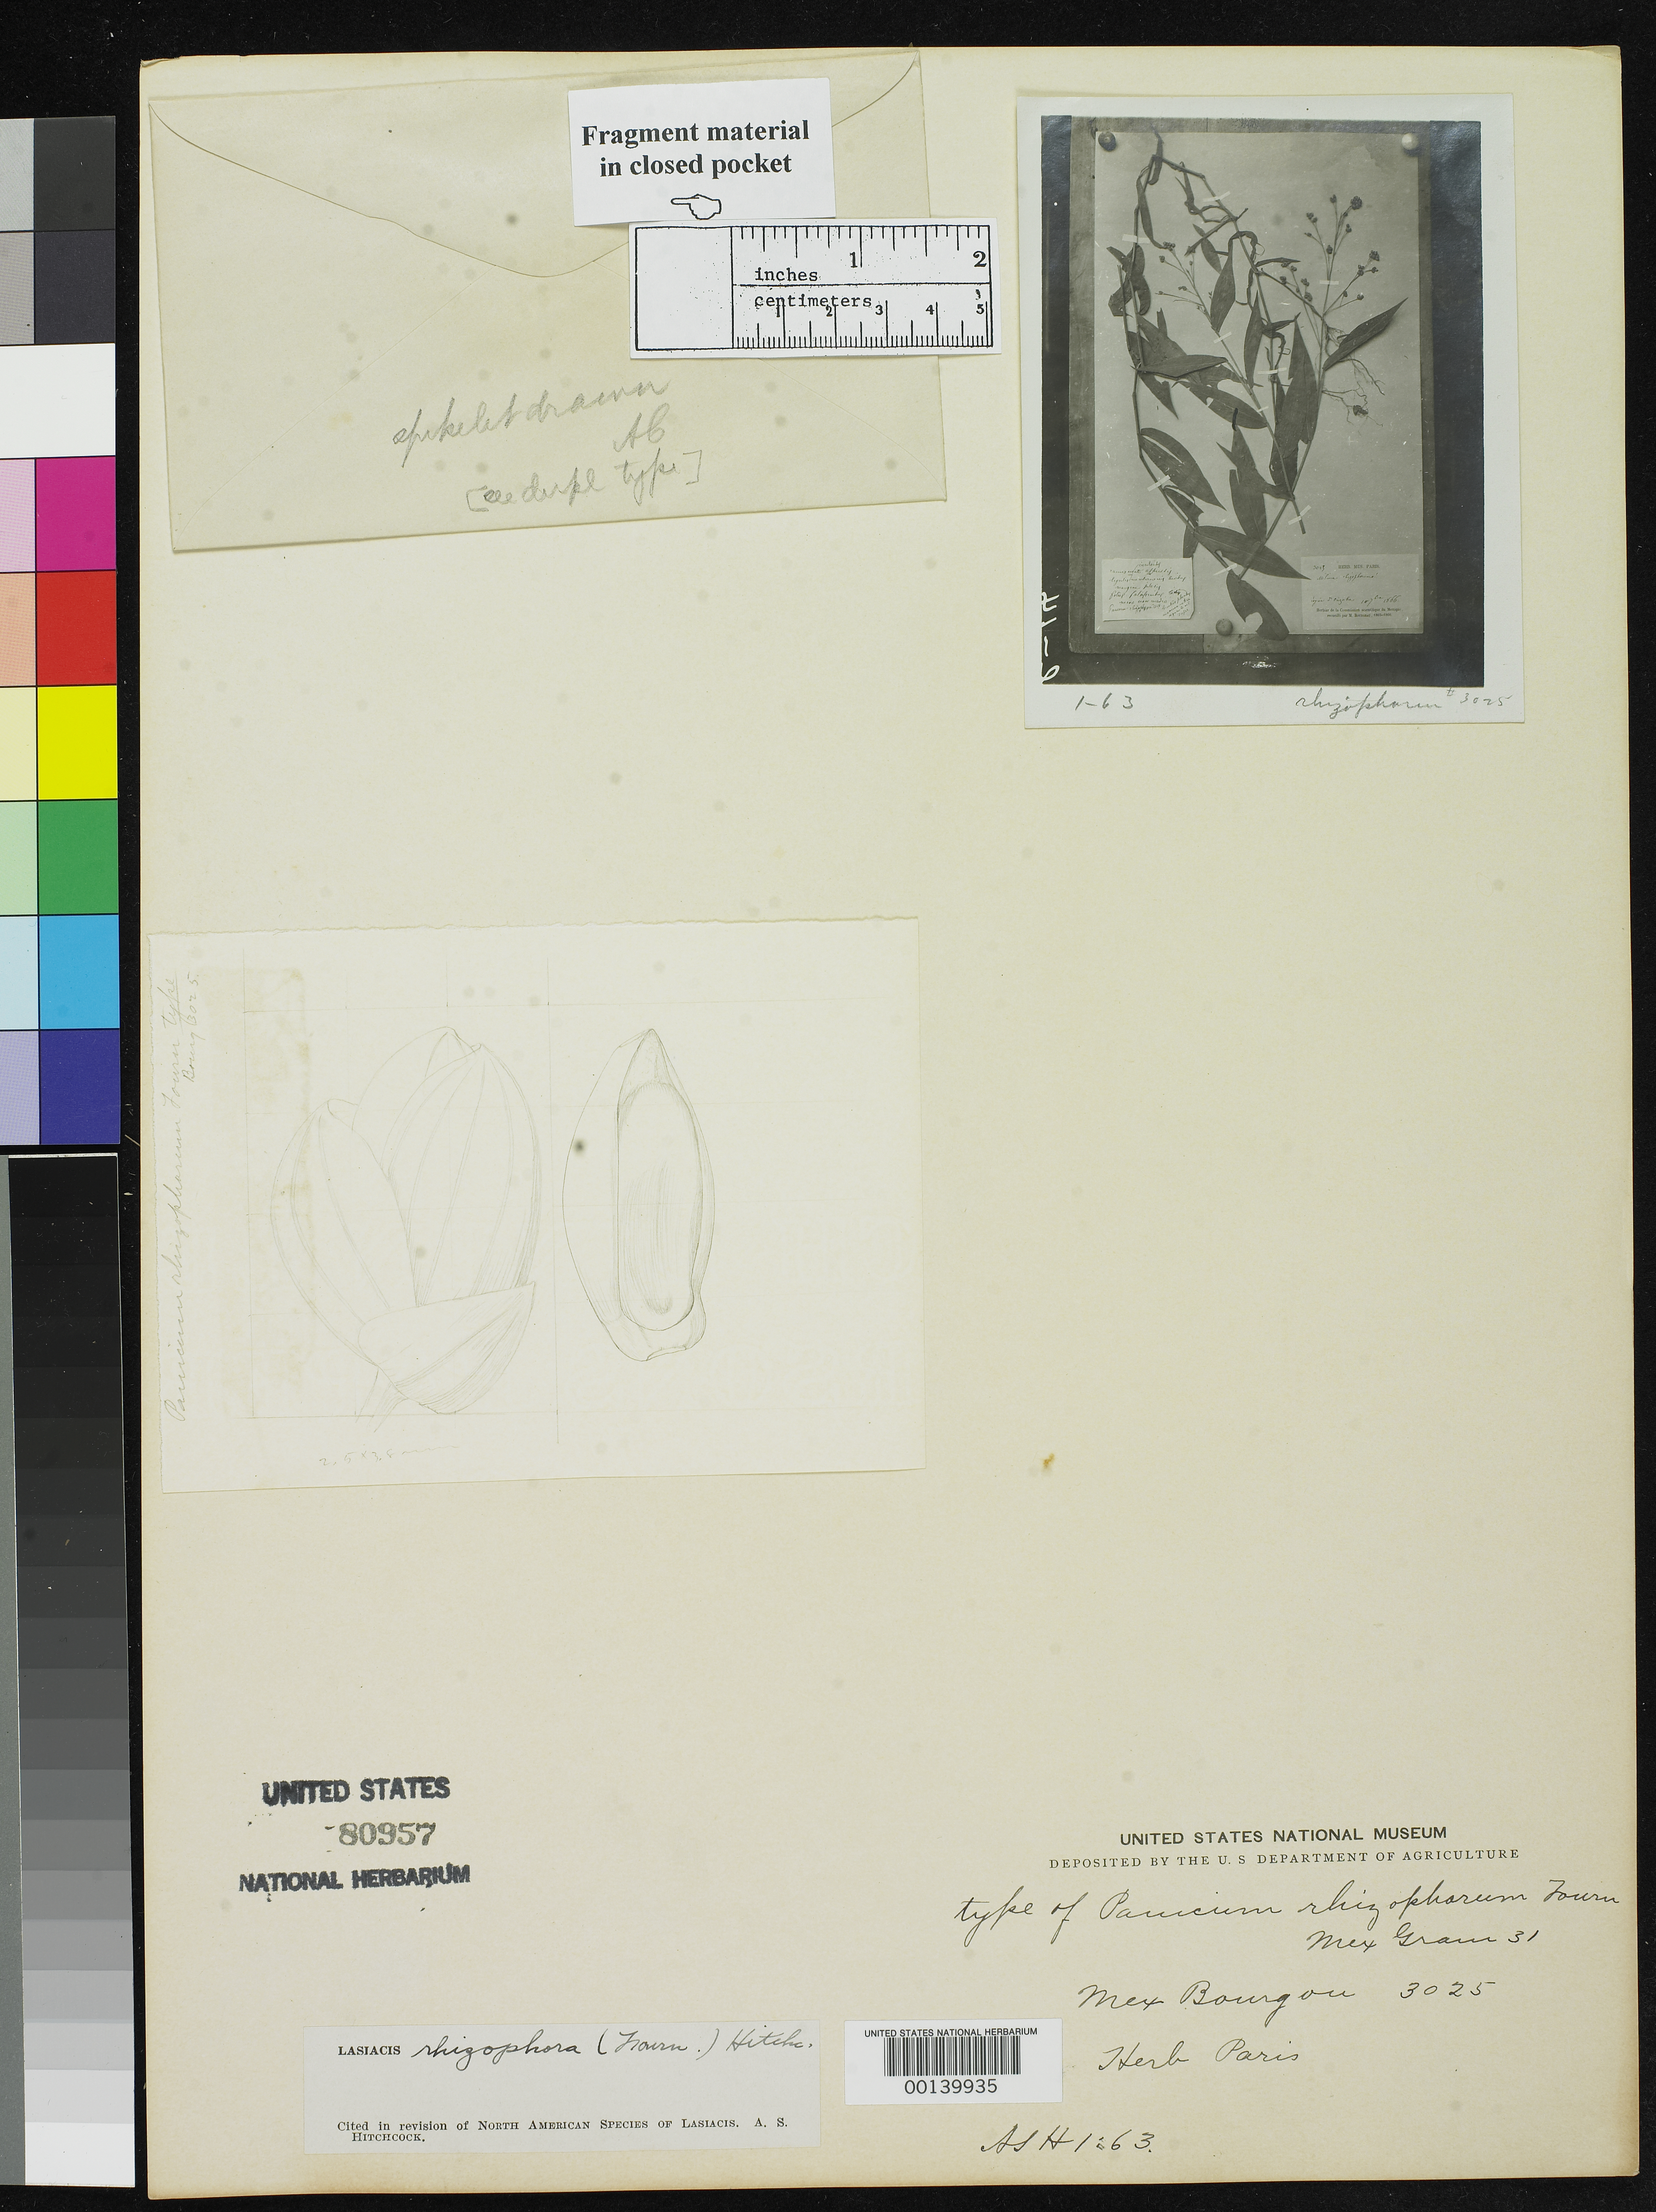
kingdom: Plantae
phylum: Tracheophyta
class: Liliopsida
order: Poales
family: Poaceae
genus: Panicum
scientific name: Panicum rhizophorum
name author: E. Fourn.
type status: Type Fragment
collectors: E. Bourgeau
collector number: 3025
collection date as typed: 10 Sep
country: Mexico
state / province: Veracruz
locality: Orizaba.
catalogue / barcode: US 80957